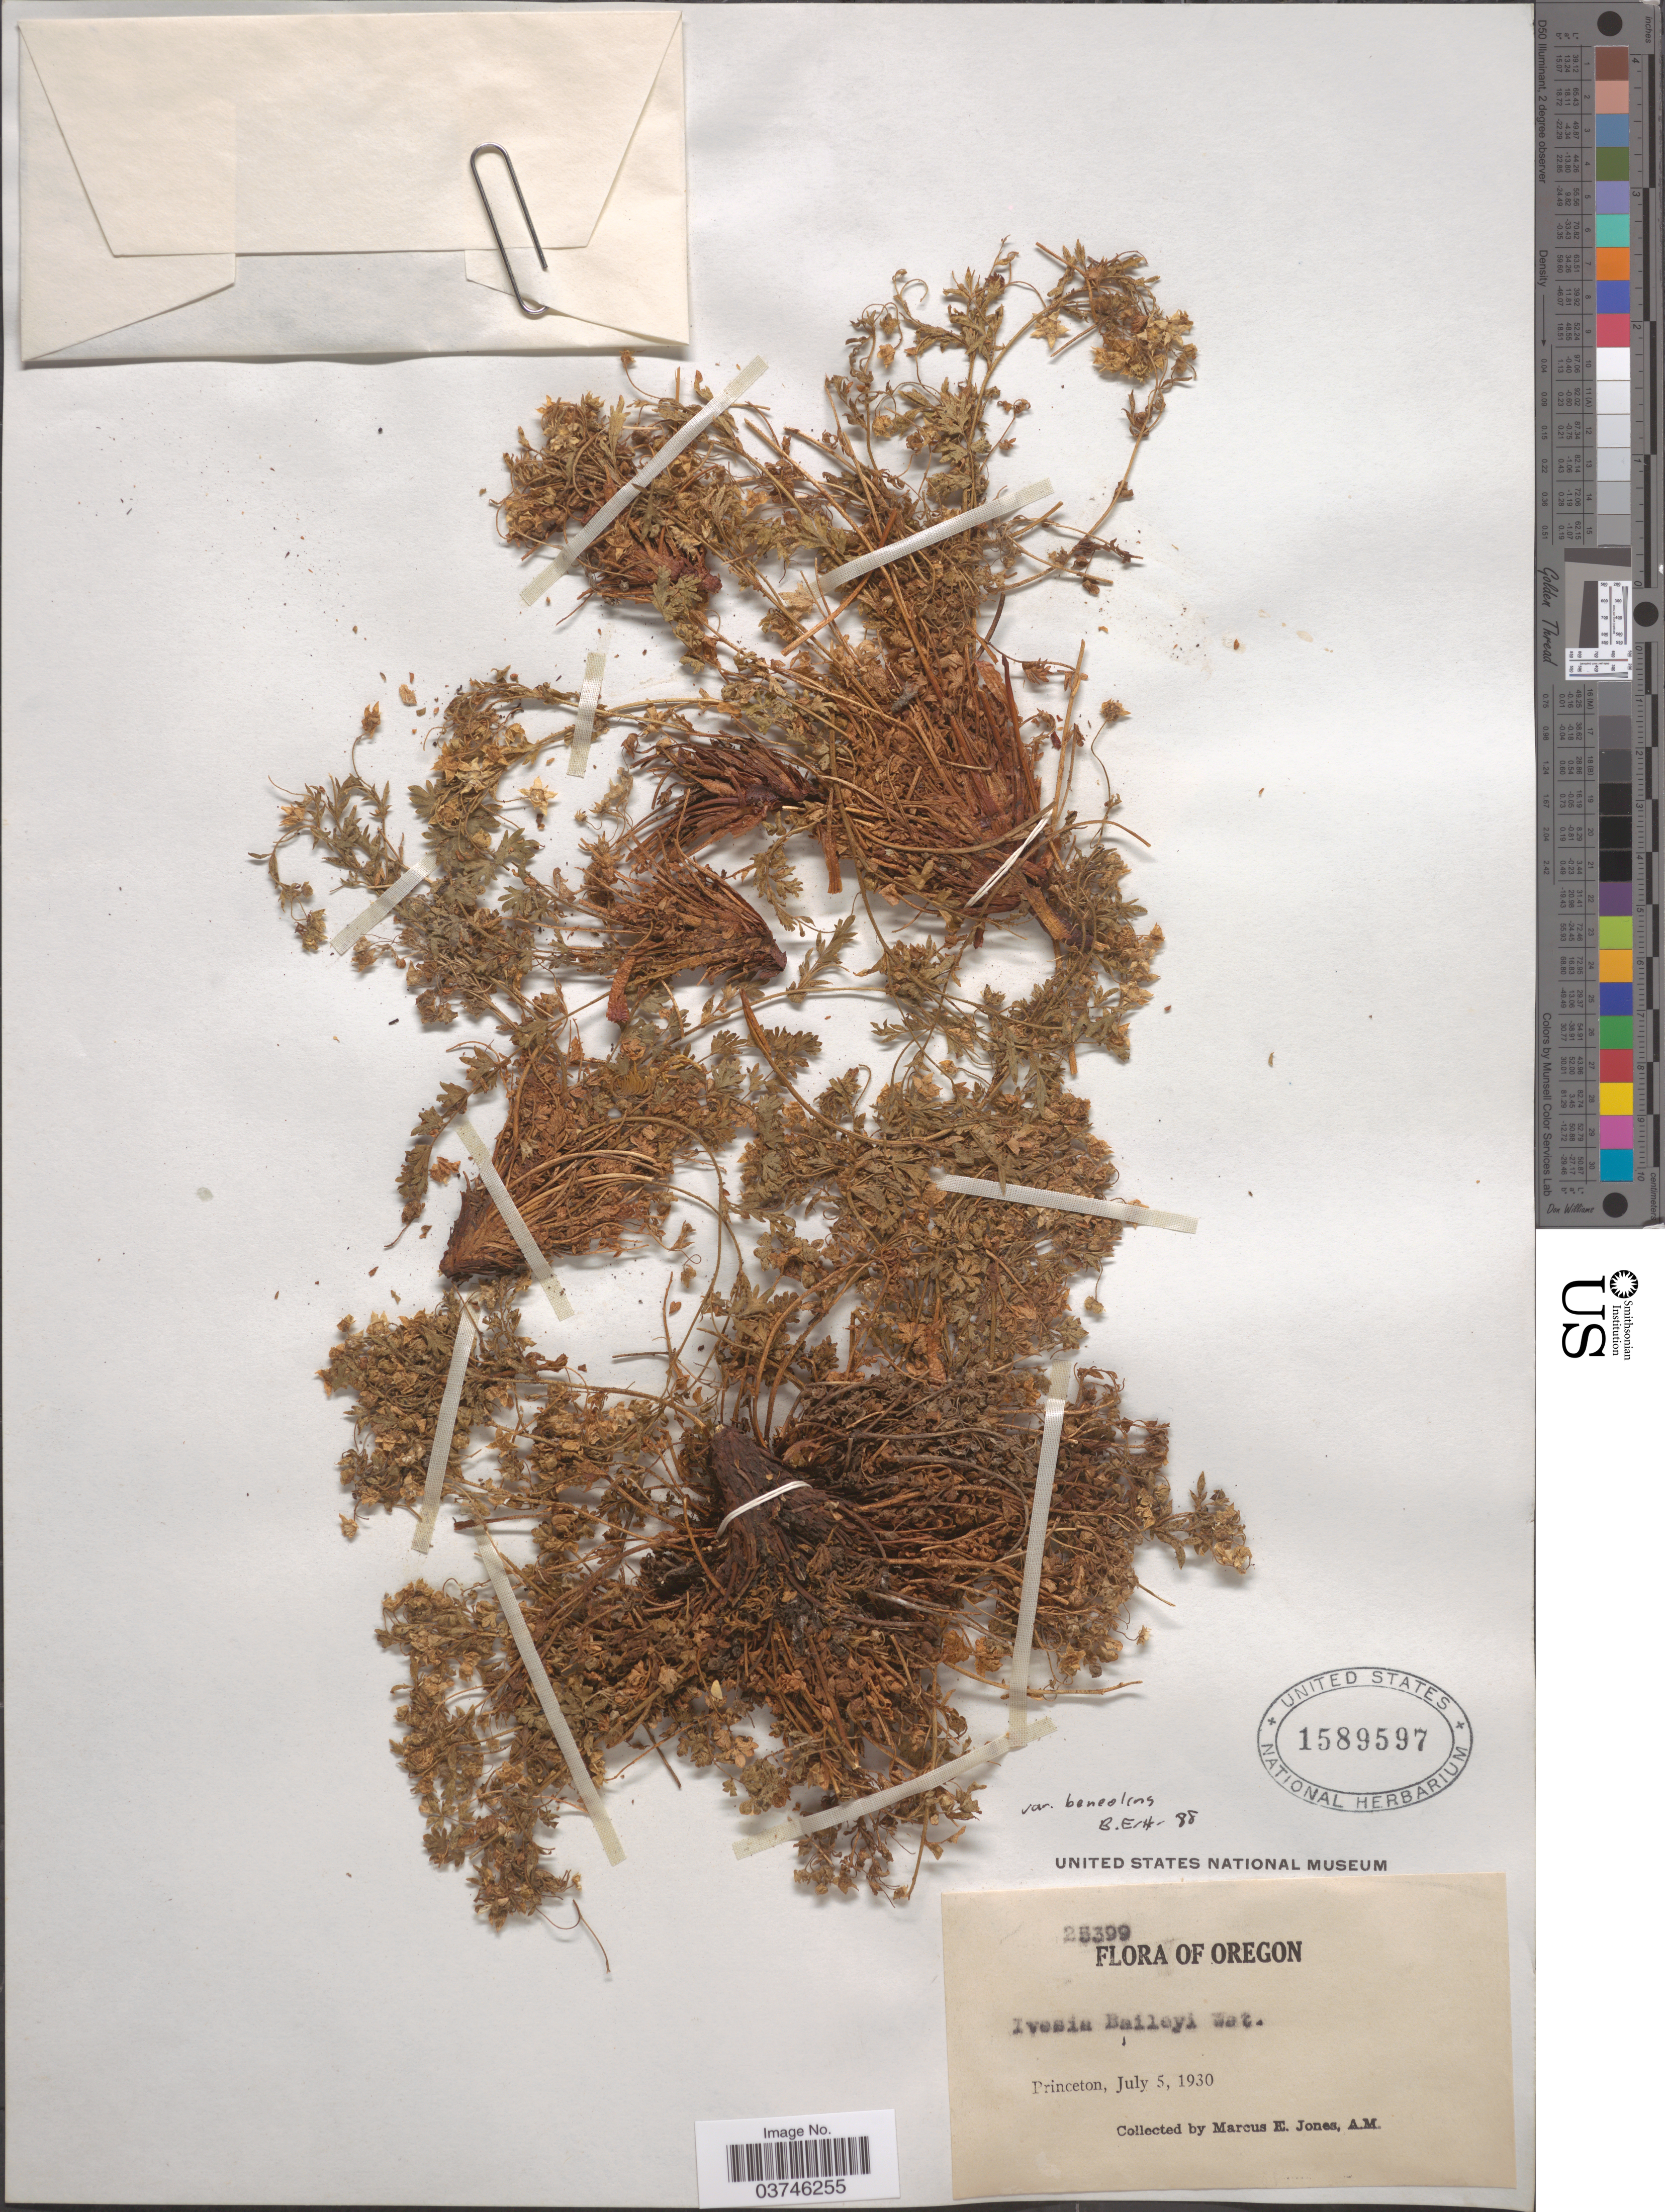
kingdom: Plantae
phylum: Tracheophyta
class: Magnoliopsida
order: Rosales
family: Rosaceae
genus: Potentilla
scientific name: Potentilla baileyi var. benolens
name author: (A. Nelson & J.F. Macbr.) Mosyakin & Shiyan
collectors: M. E. Jones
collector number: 25399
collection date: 1930-07-05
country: United States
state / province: Oregon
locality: Princeton.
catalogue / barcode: US 1589597